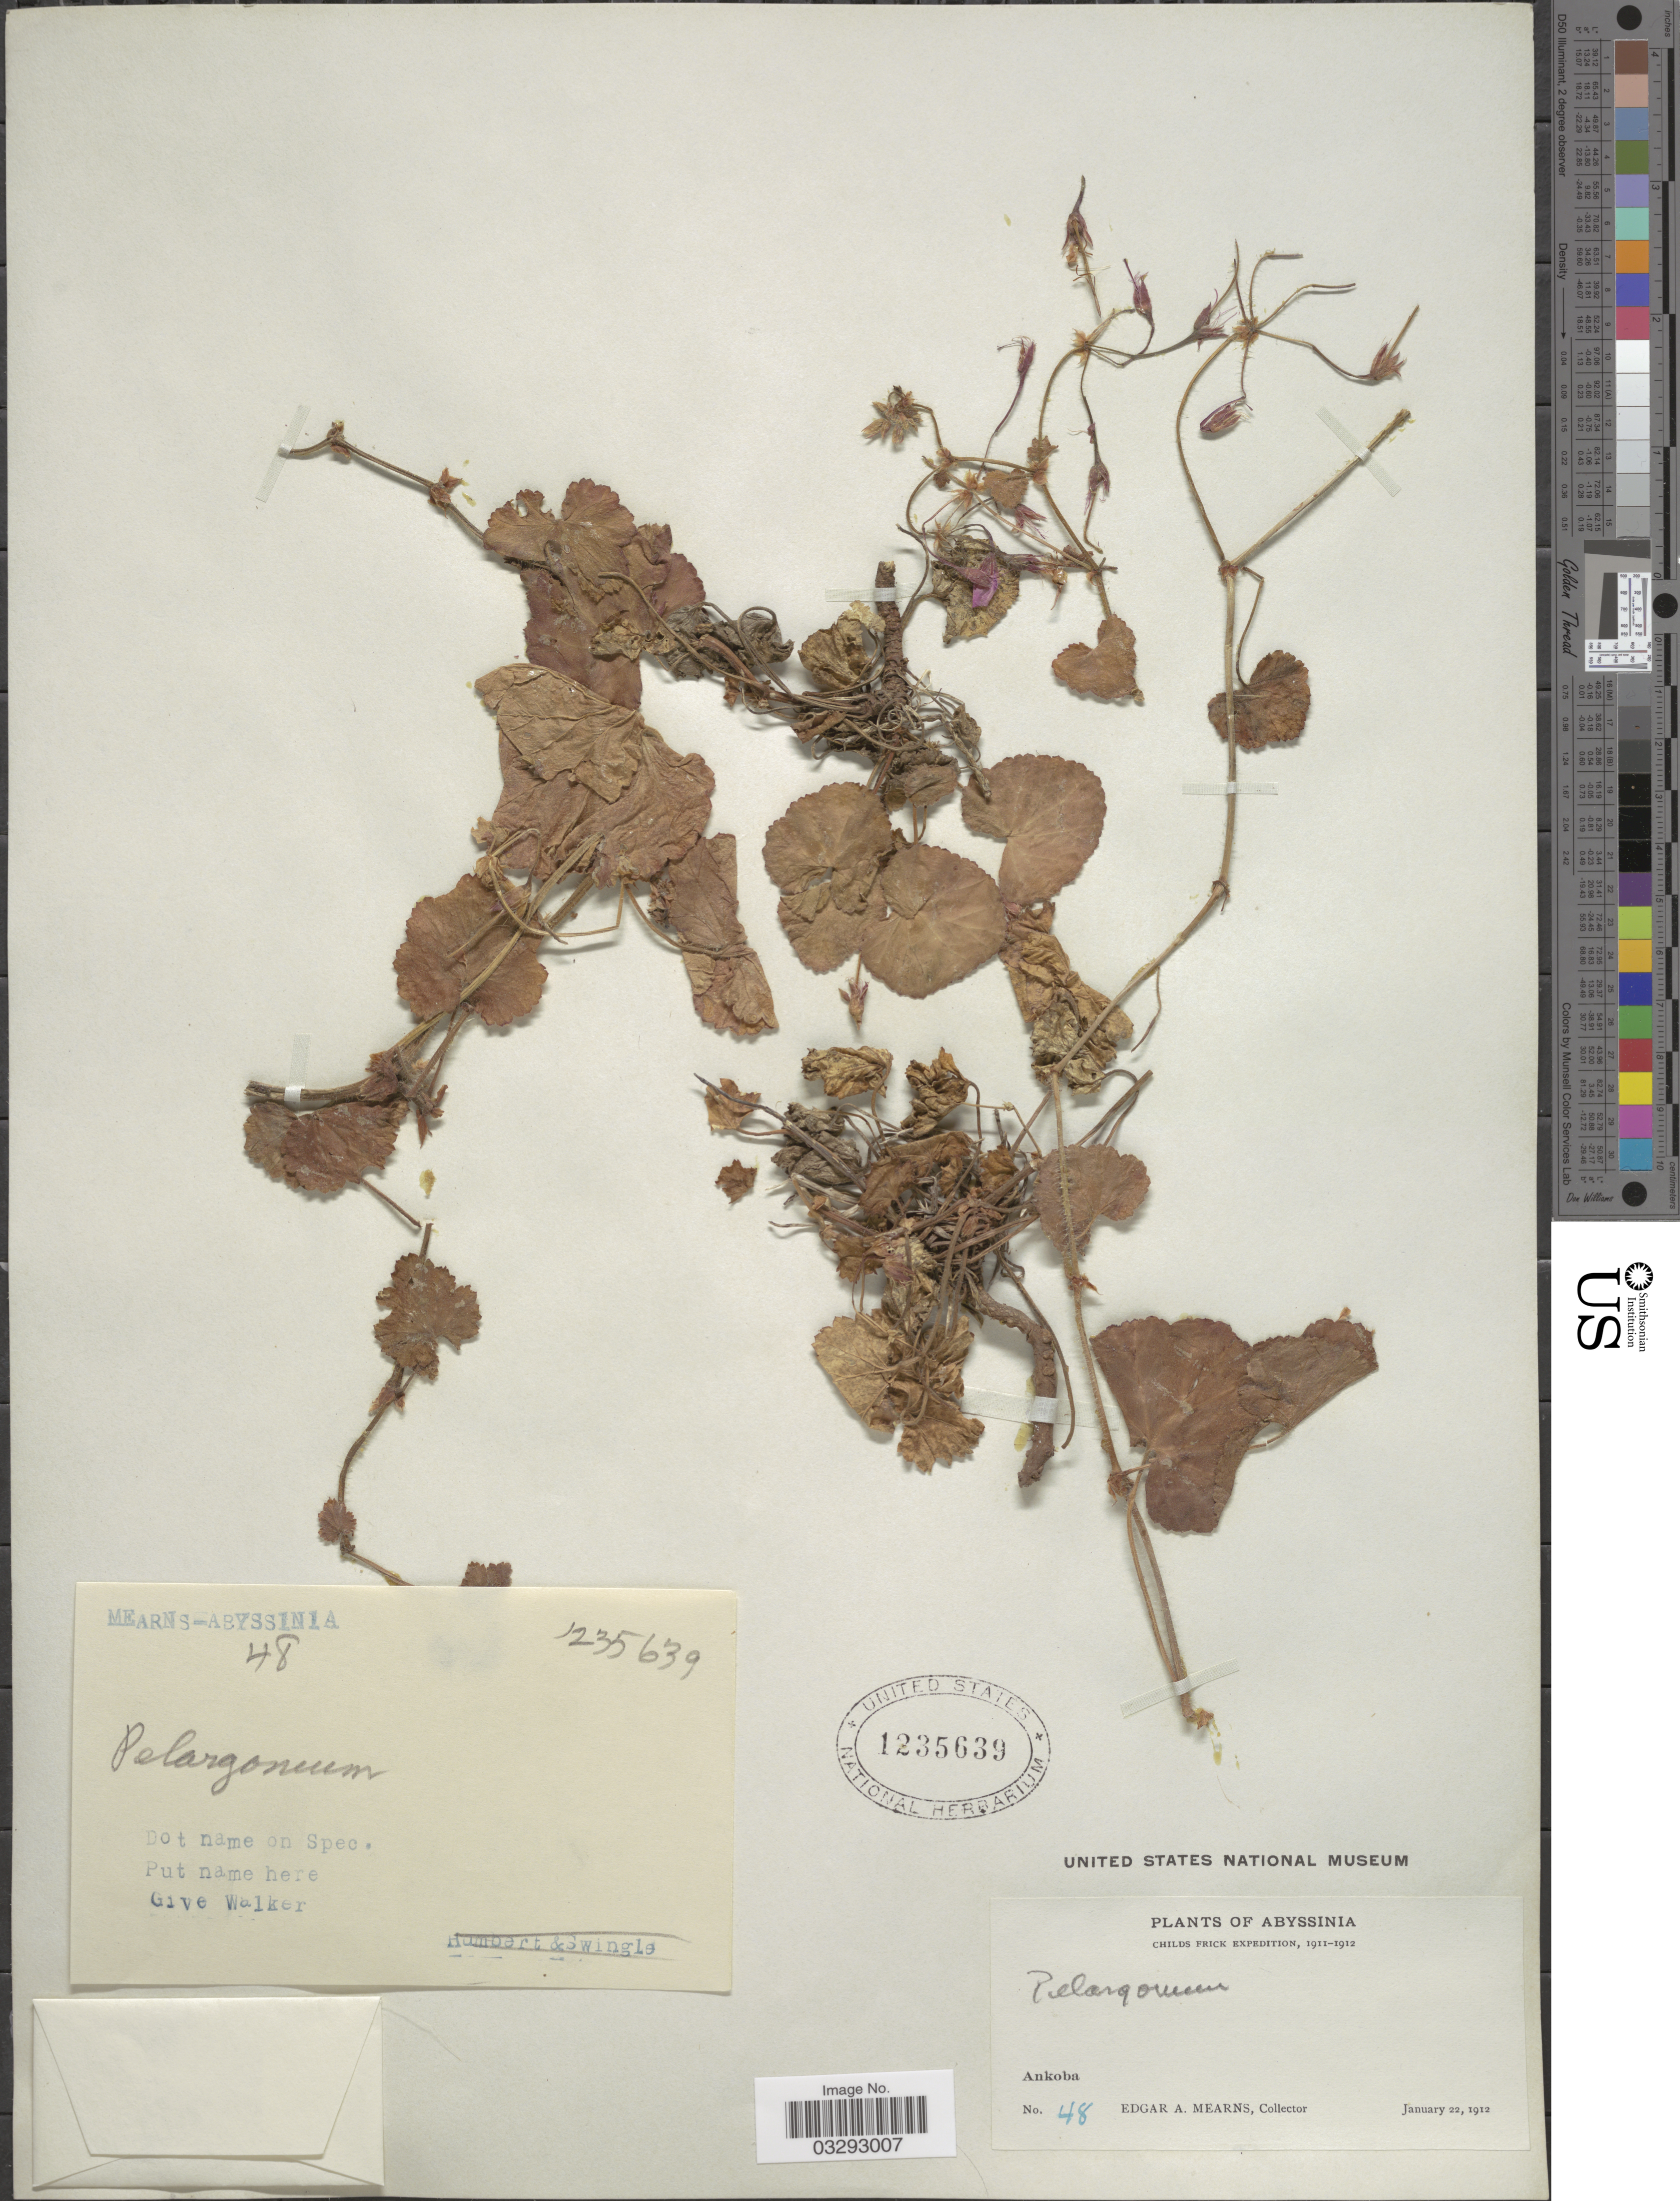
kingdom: Plantae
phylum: Tracheophyta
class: Magnoliopsida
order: Geraniales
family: Geraniaceae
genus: Pelargonium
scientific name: Pelargonium sp.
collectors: E. A. Mearns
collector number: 48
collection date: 1912-01-22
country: Ethiopia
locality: Abyssinia. Ankoba.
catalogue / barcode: US 1235639